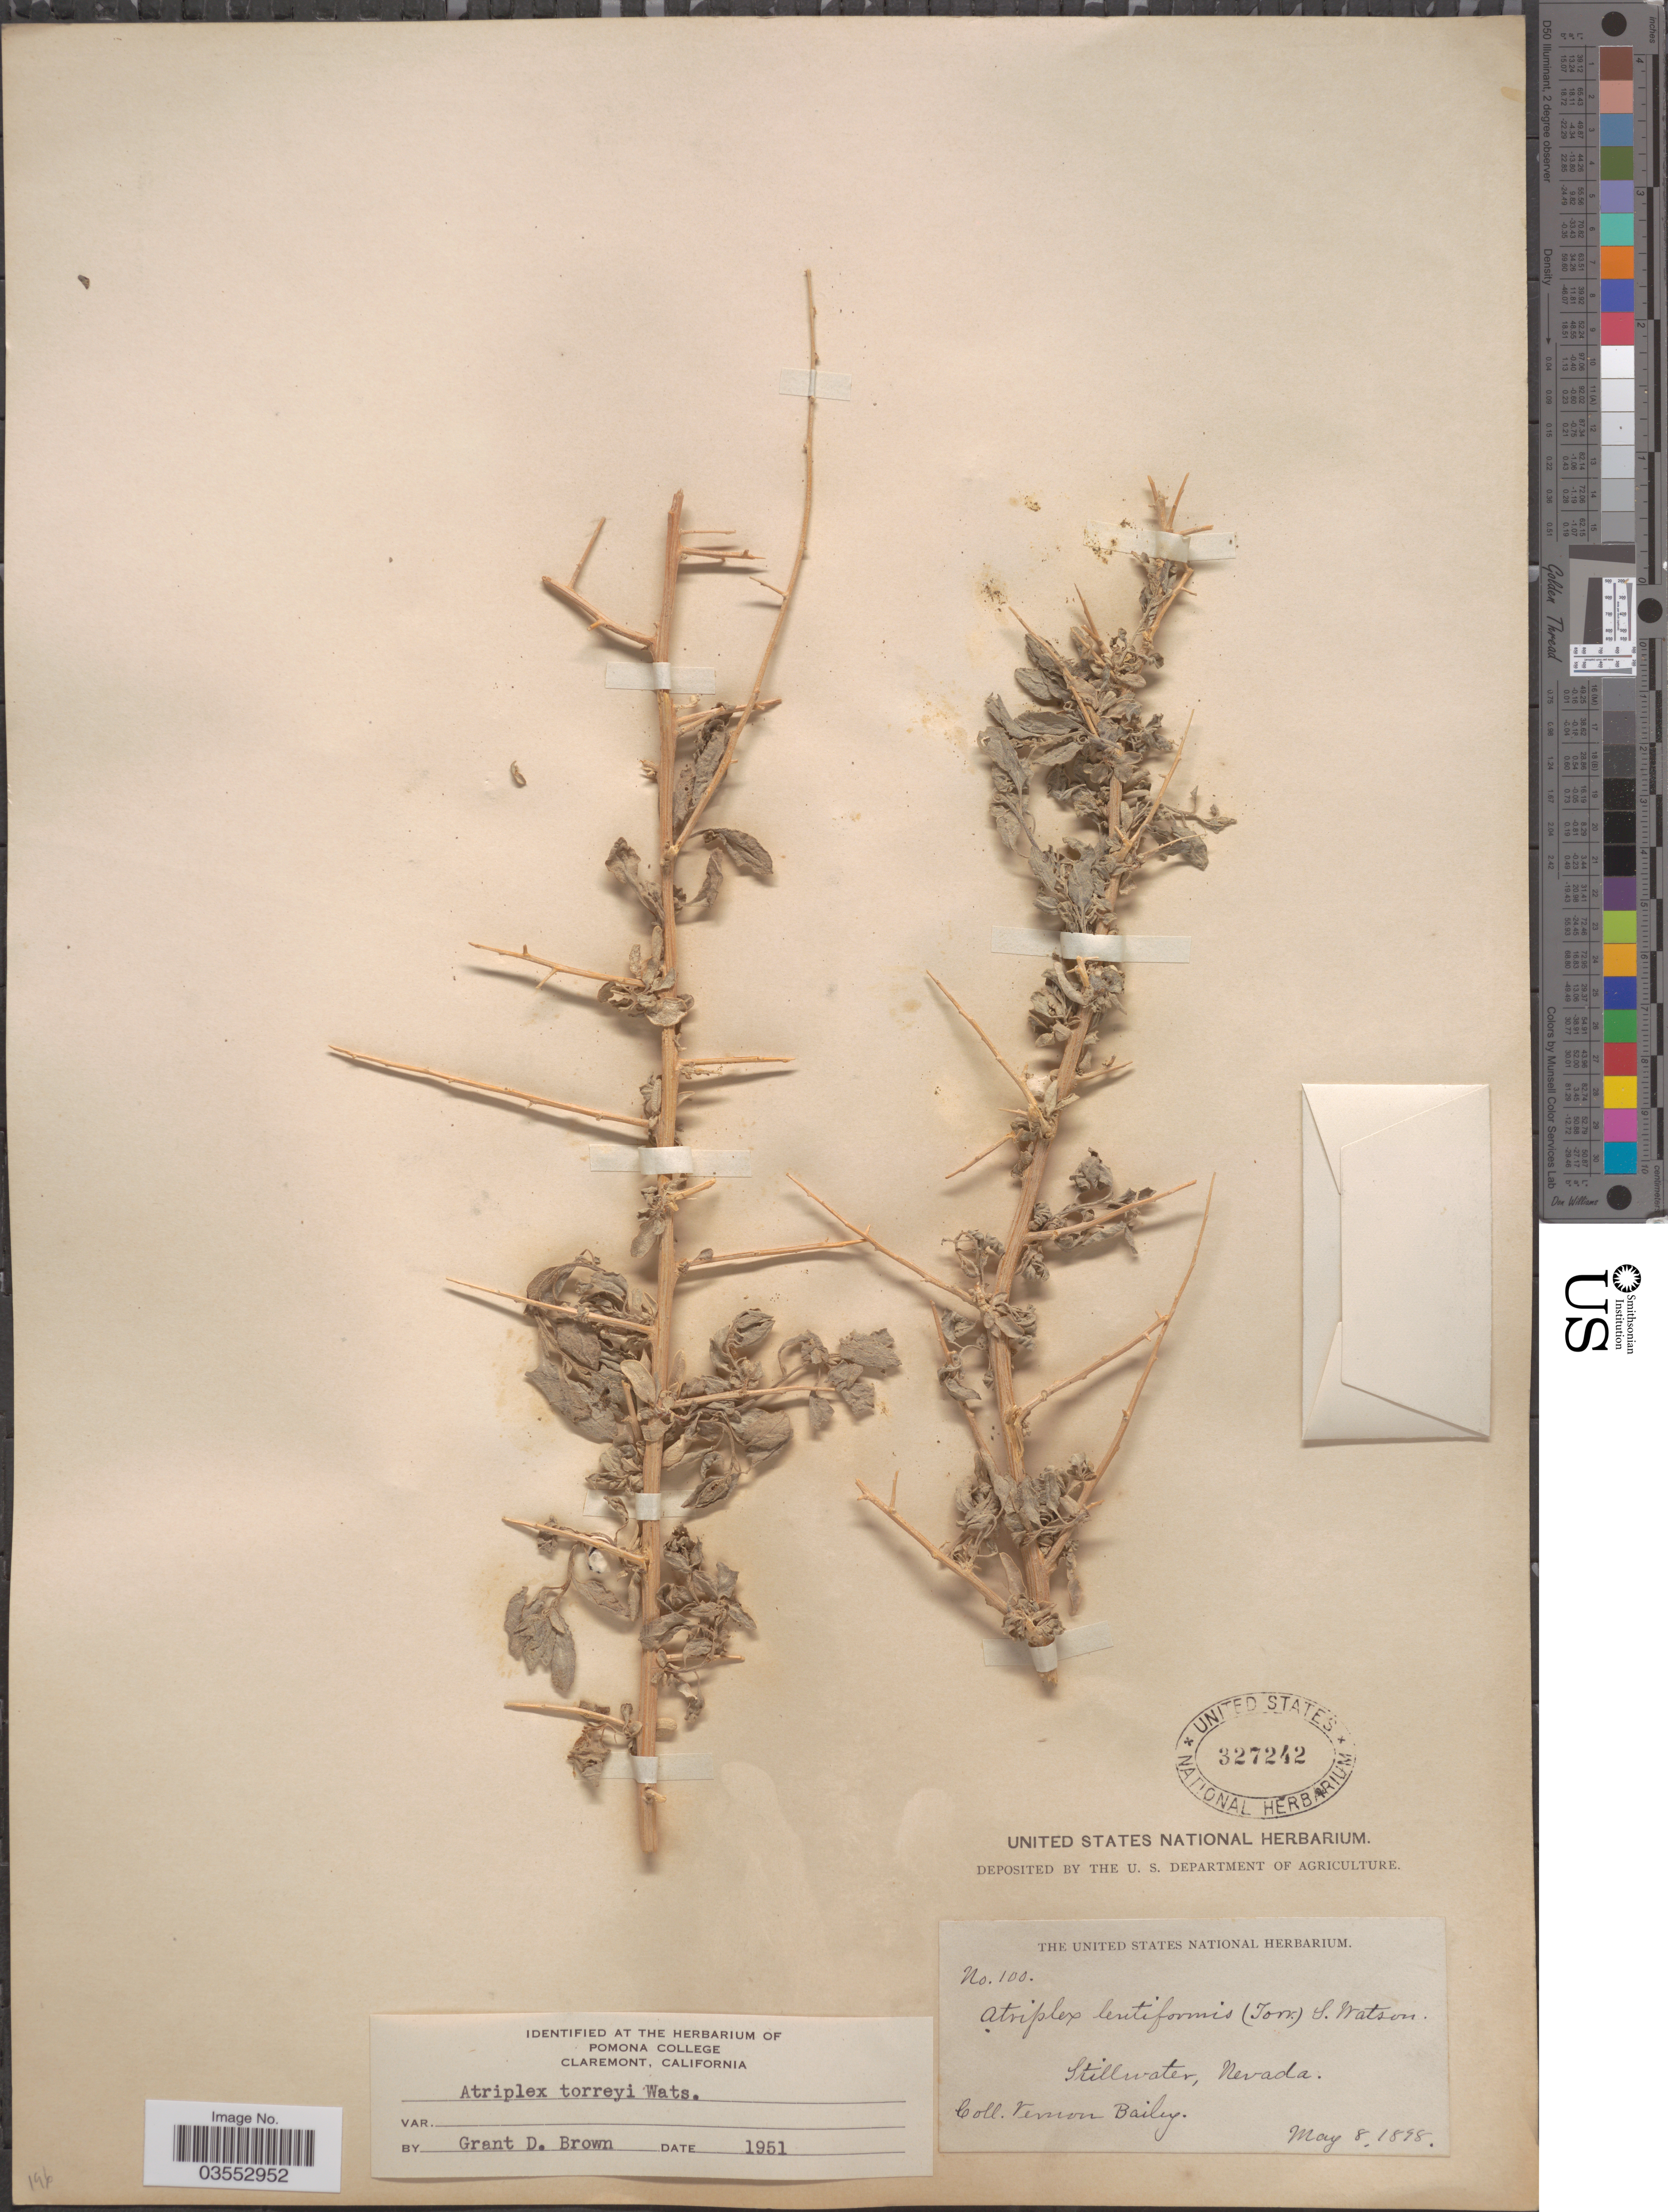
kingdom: Plantae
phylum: Tracheophyta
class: Magnoliopsida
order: Caryophyllales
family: Amaranthaceae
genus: Atriplex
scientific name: Atriplex torreyi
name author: (S. Watson) S. Watson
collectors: V. O. Bailey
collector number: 100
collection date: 1898-05-08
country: United States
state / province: Nevada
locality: Stillwater.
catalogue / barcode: US 327242